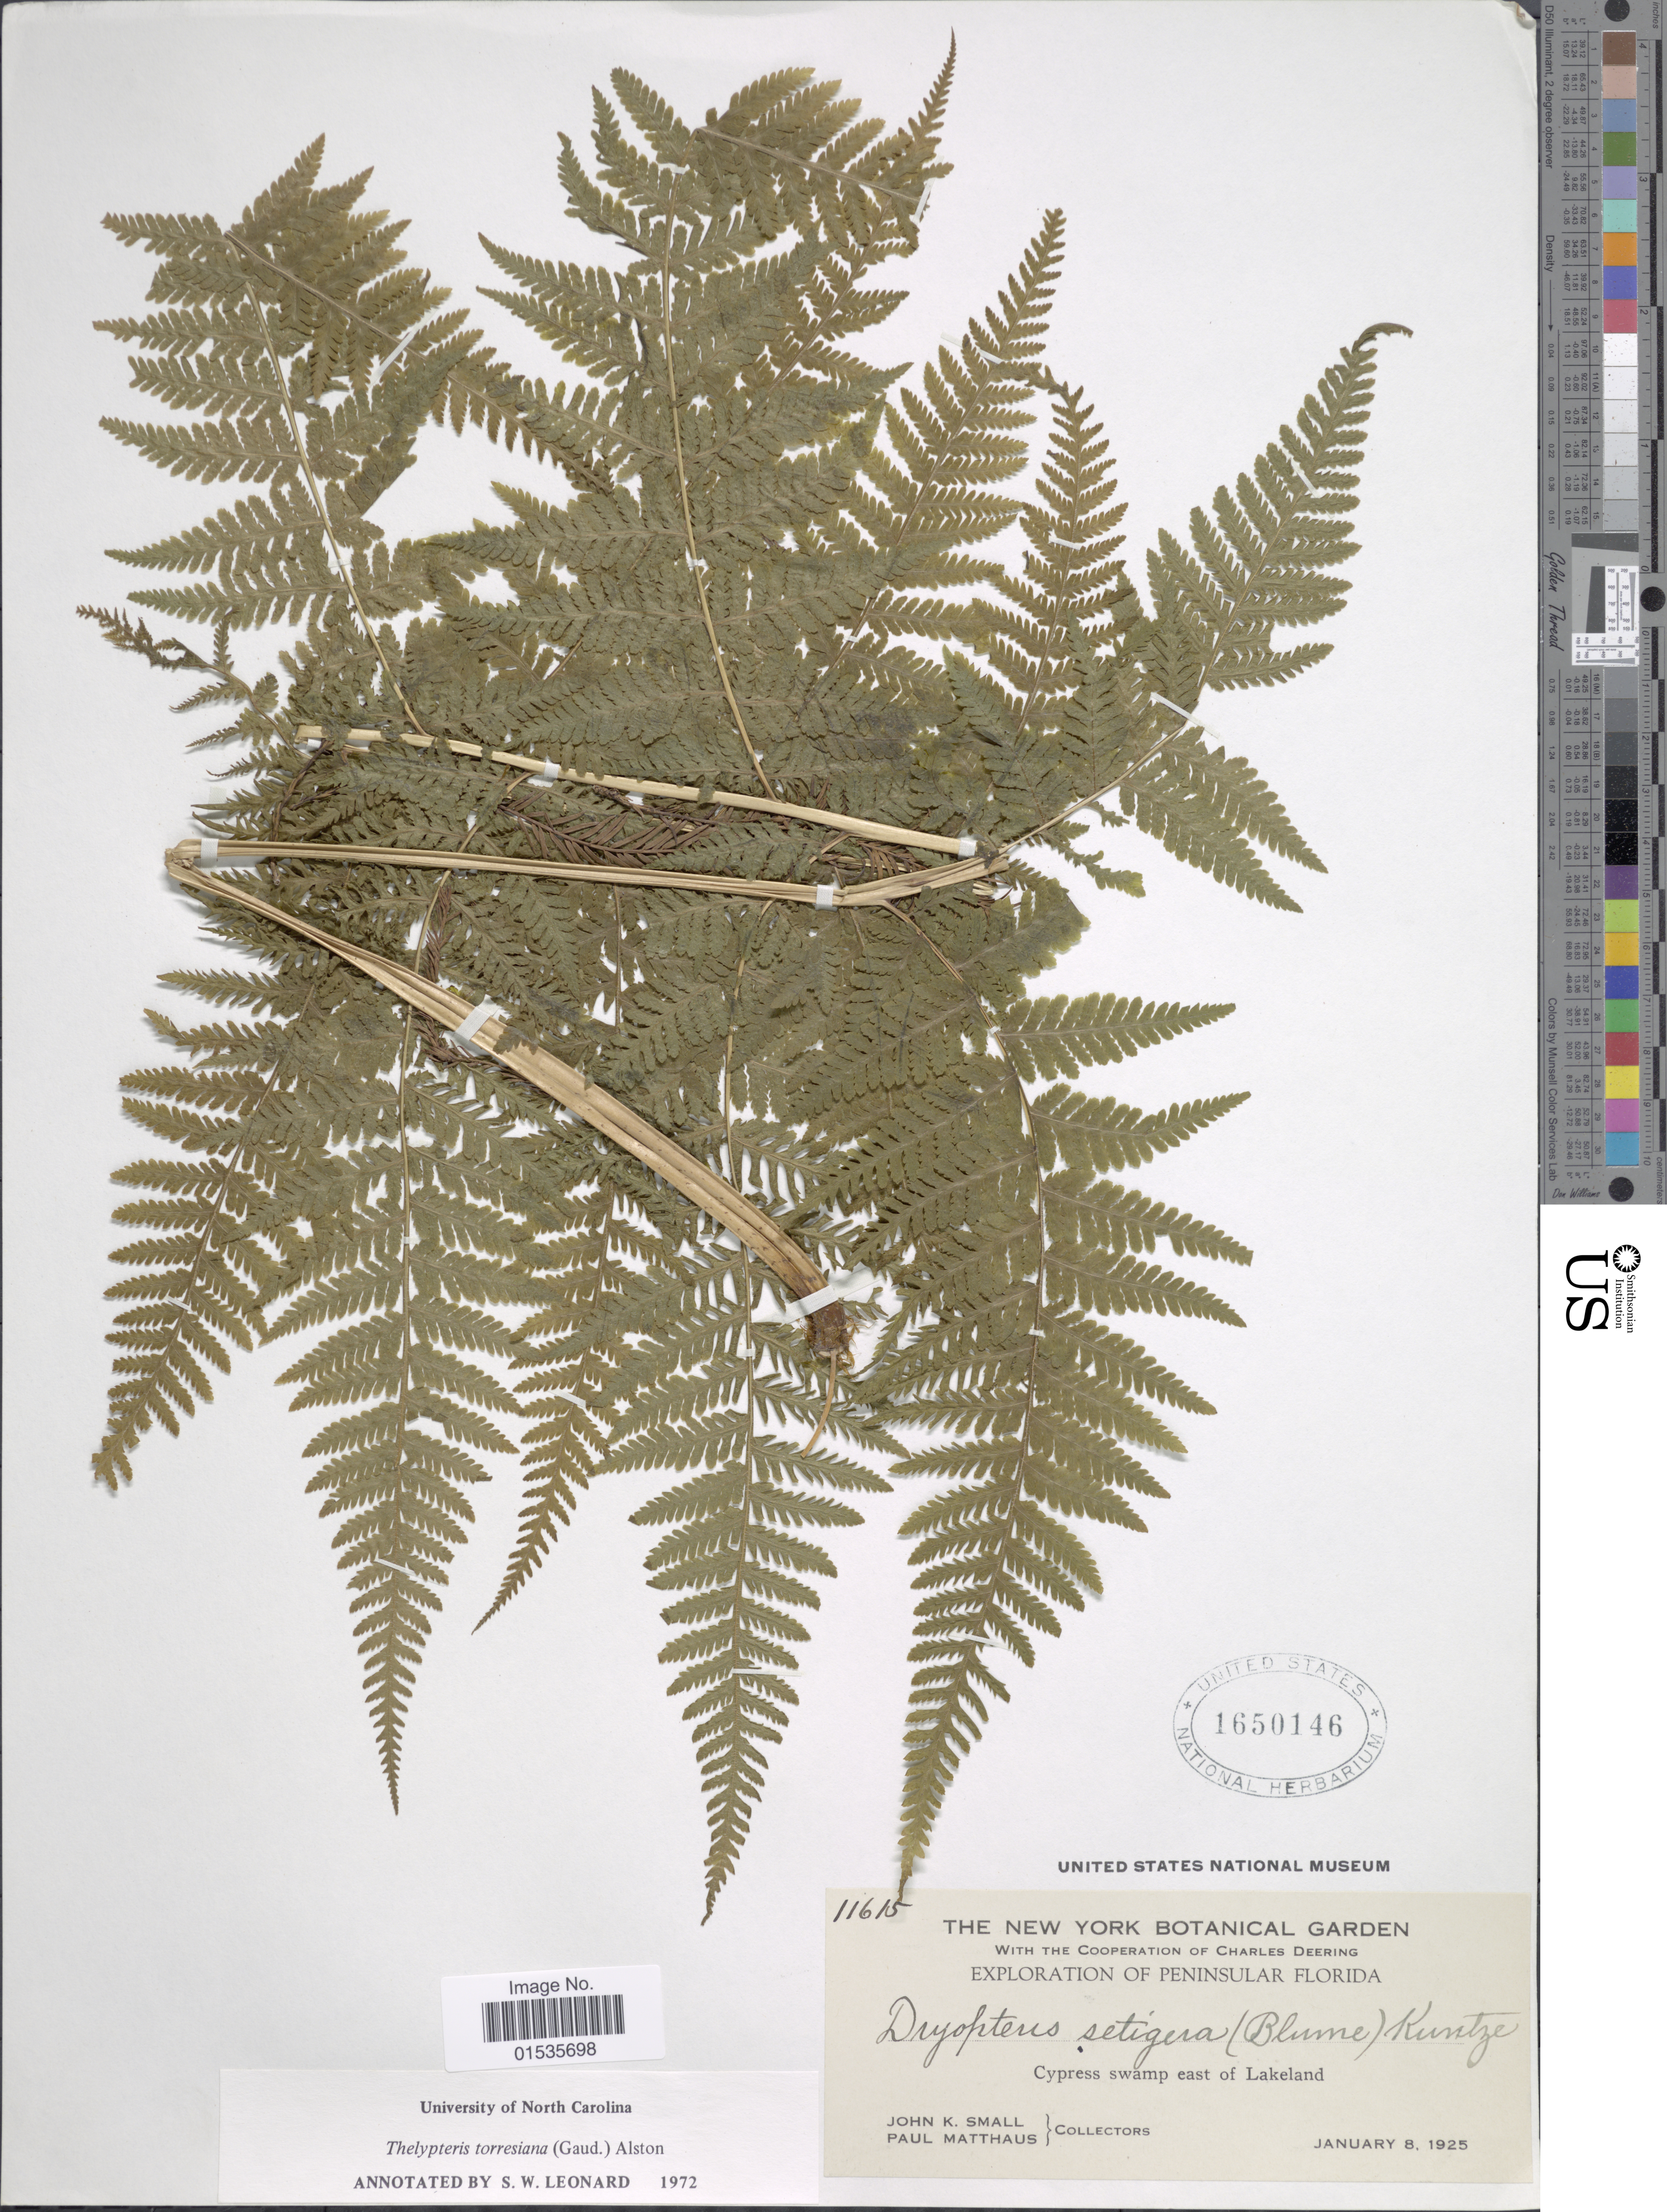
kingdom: Plantae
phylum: Tracheophyta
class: Polypodiopsida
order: Polypodiales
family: Thelypteridaceae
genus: Macrothelypteris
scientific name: Macrothelypteris torresiana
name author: (Gaudich.) Ching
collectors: J. K. Small & P. Matthaus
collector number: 11615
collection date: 1925-01-08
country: United States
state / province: Florida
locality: Penninsular Florida. Cypress swamp east of Lakeland.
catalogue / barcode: US 1650146